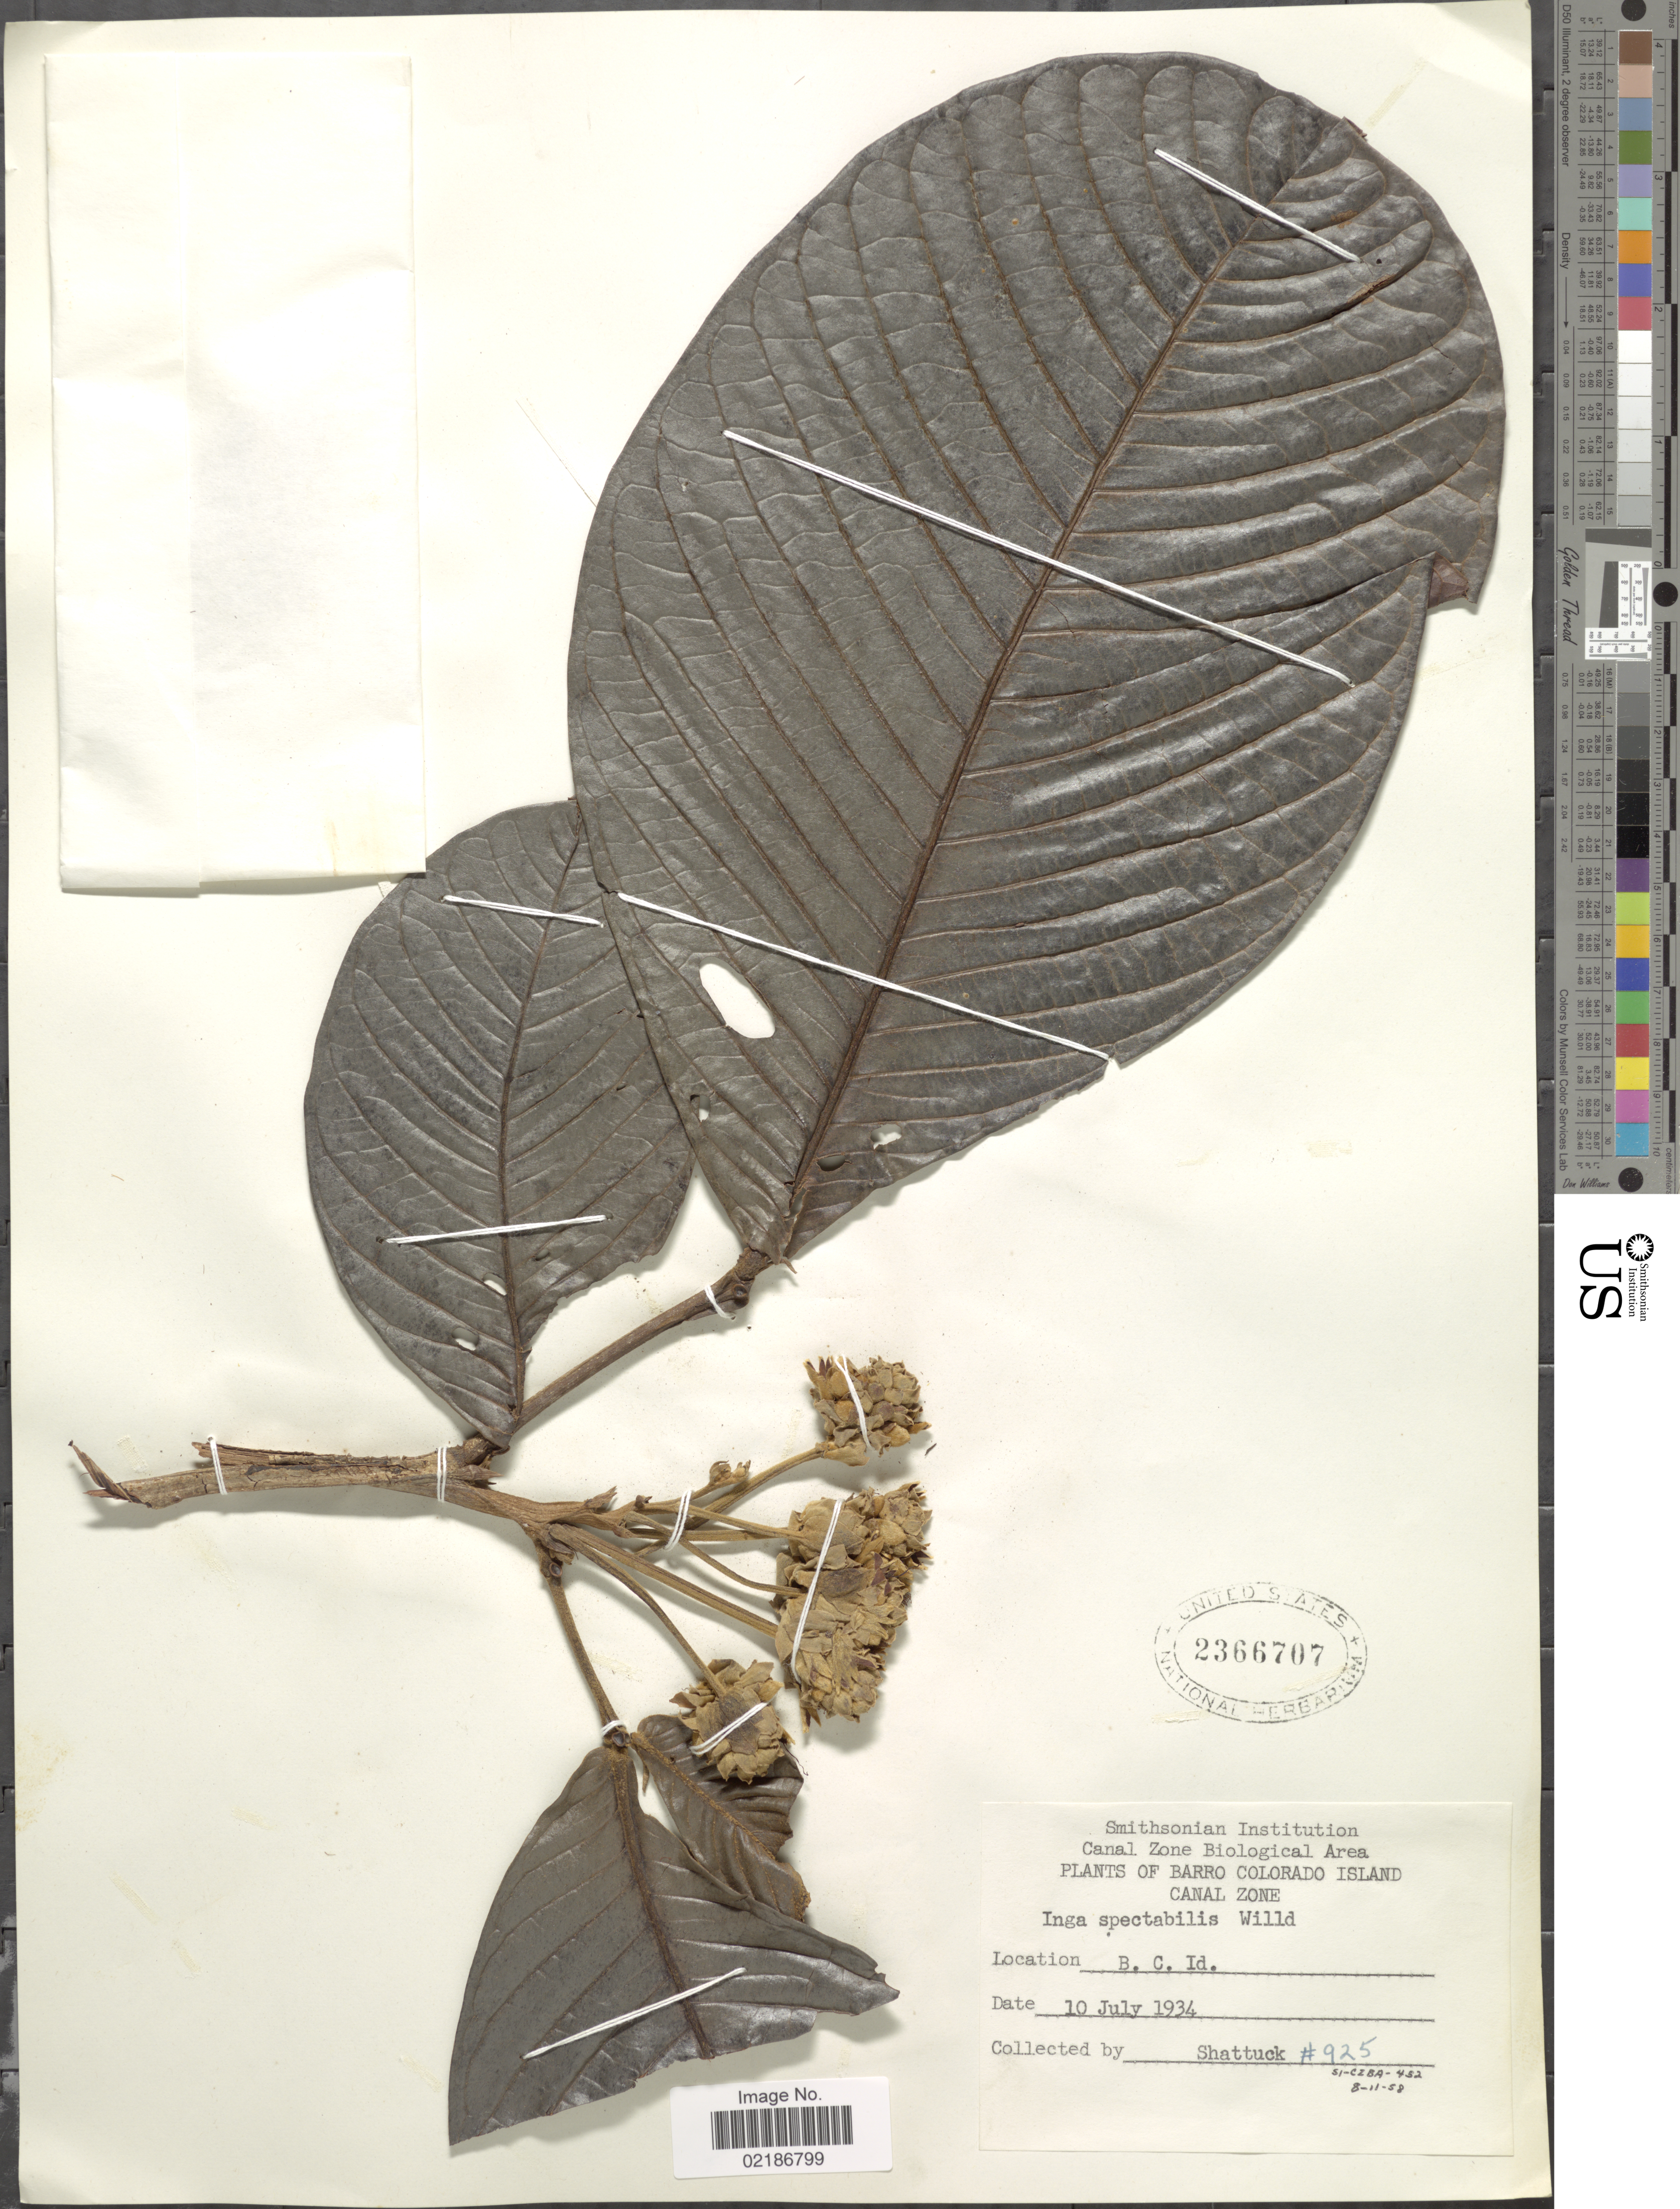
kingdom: Plantae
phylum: Tracheophyta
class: Magnoliopsida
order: Fabales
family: Fabaceae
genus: Inga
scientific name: Inga spectabilis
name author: (Vahl) Willd.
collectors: Shattuck, --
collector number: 925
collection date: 1934-07-10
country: Panama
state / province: Panamá Oeste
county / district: Canal Zone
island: Barro Colorado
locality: Barro Colorado Island, B. C. Id.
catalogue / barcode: US 2366707